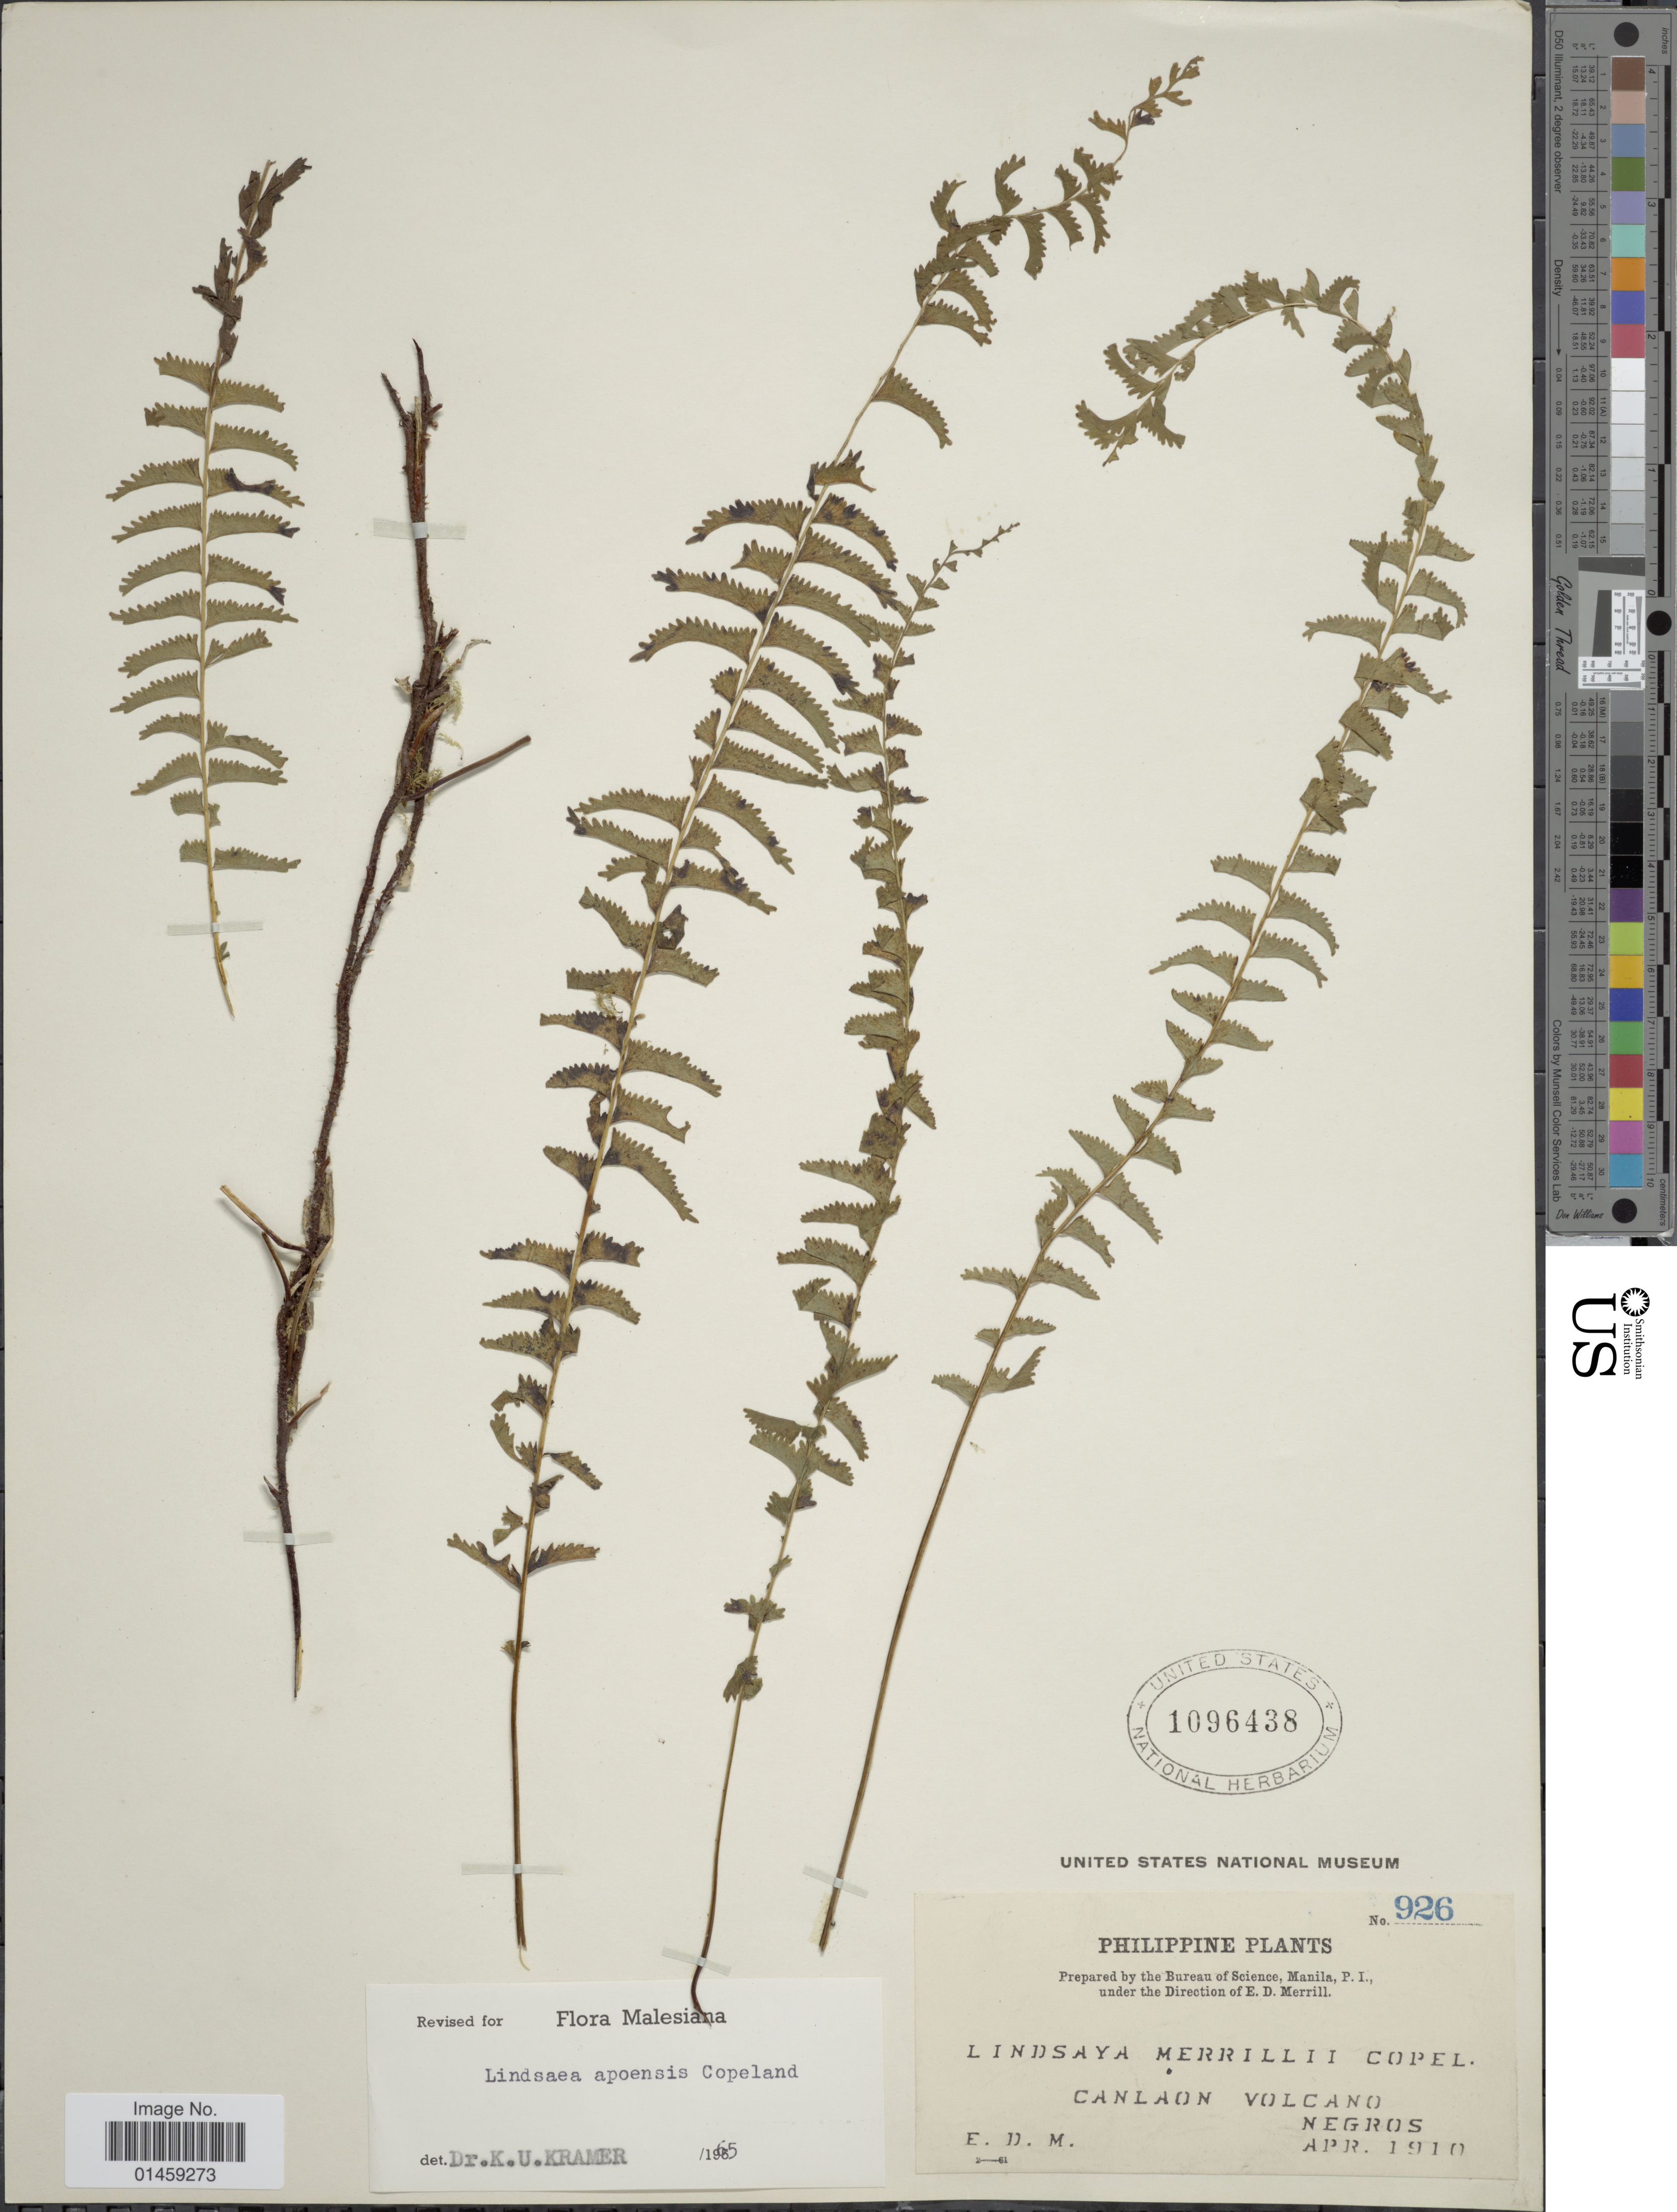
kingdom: Plantae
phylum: Tracheophyta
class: Polypodiopsida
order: Polypodiales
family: Lindsaeaceae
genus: Lindsaea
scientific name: Lindsaea apoensis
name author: Copel.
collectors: E. D. Merrill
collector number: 926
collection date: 1910-04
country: Philippines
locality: Canlaon Volcano. Negros.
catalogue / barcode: US 1096438